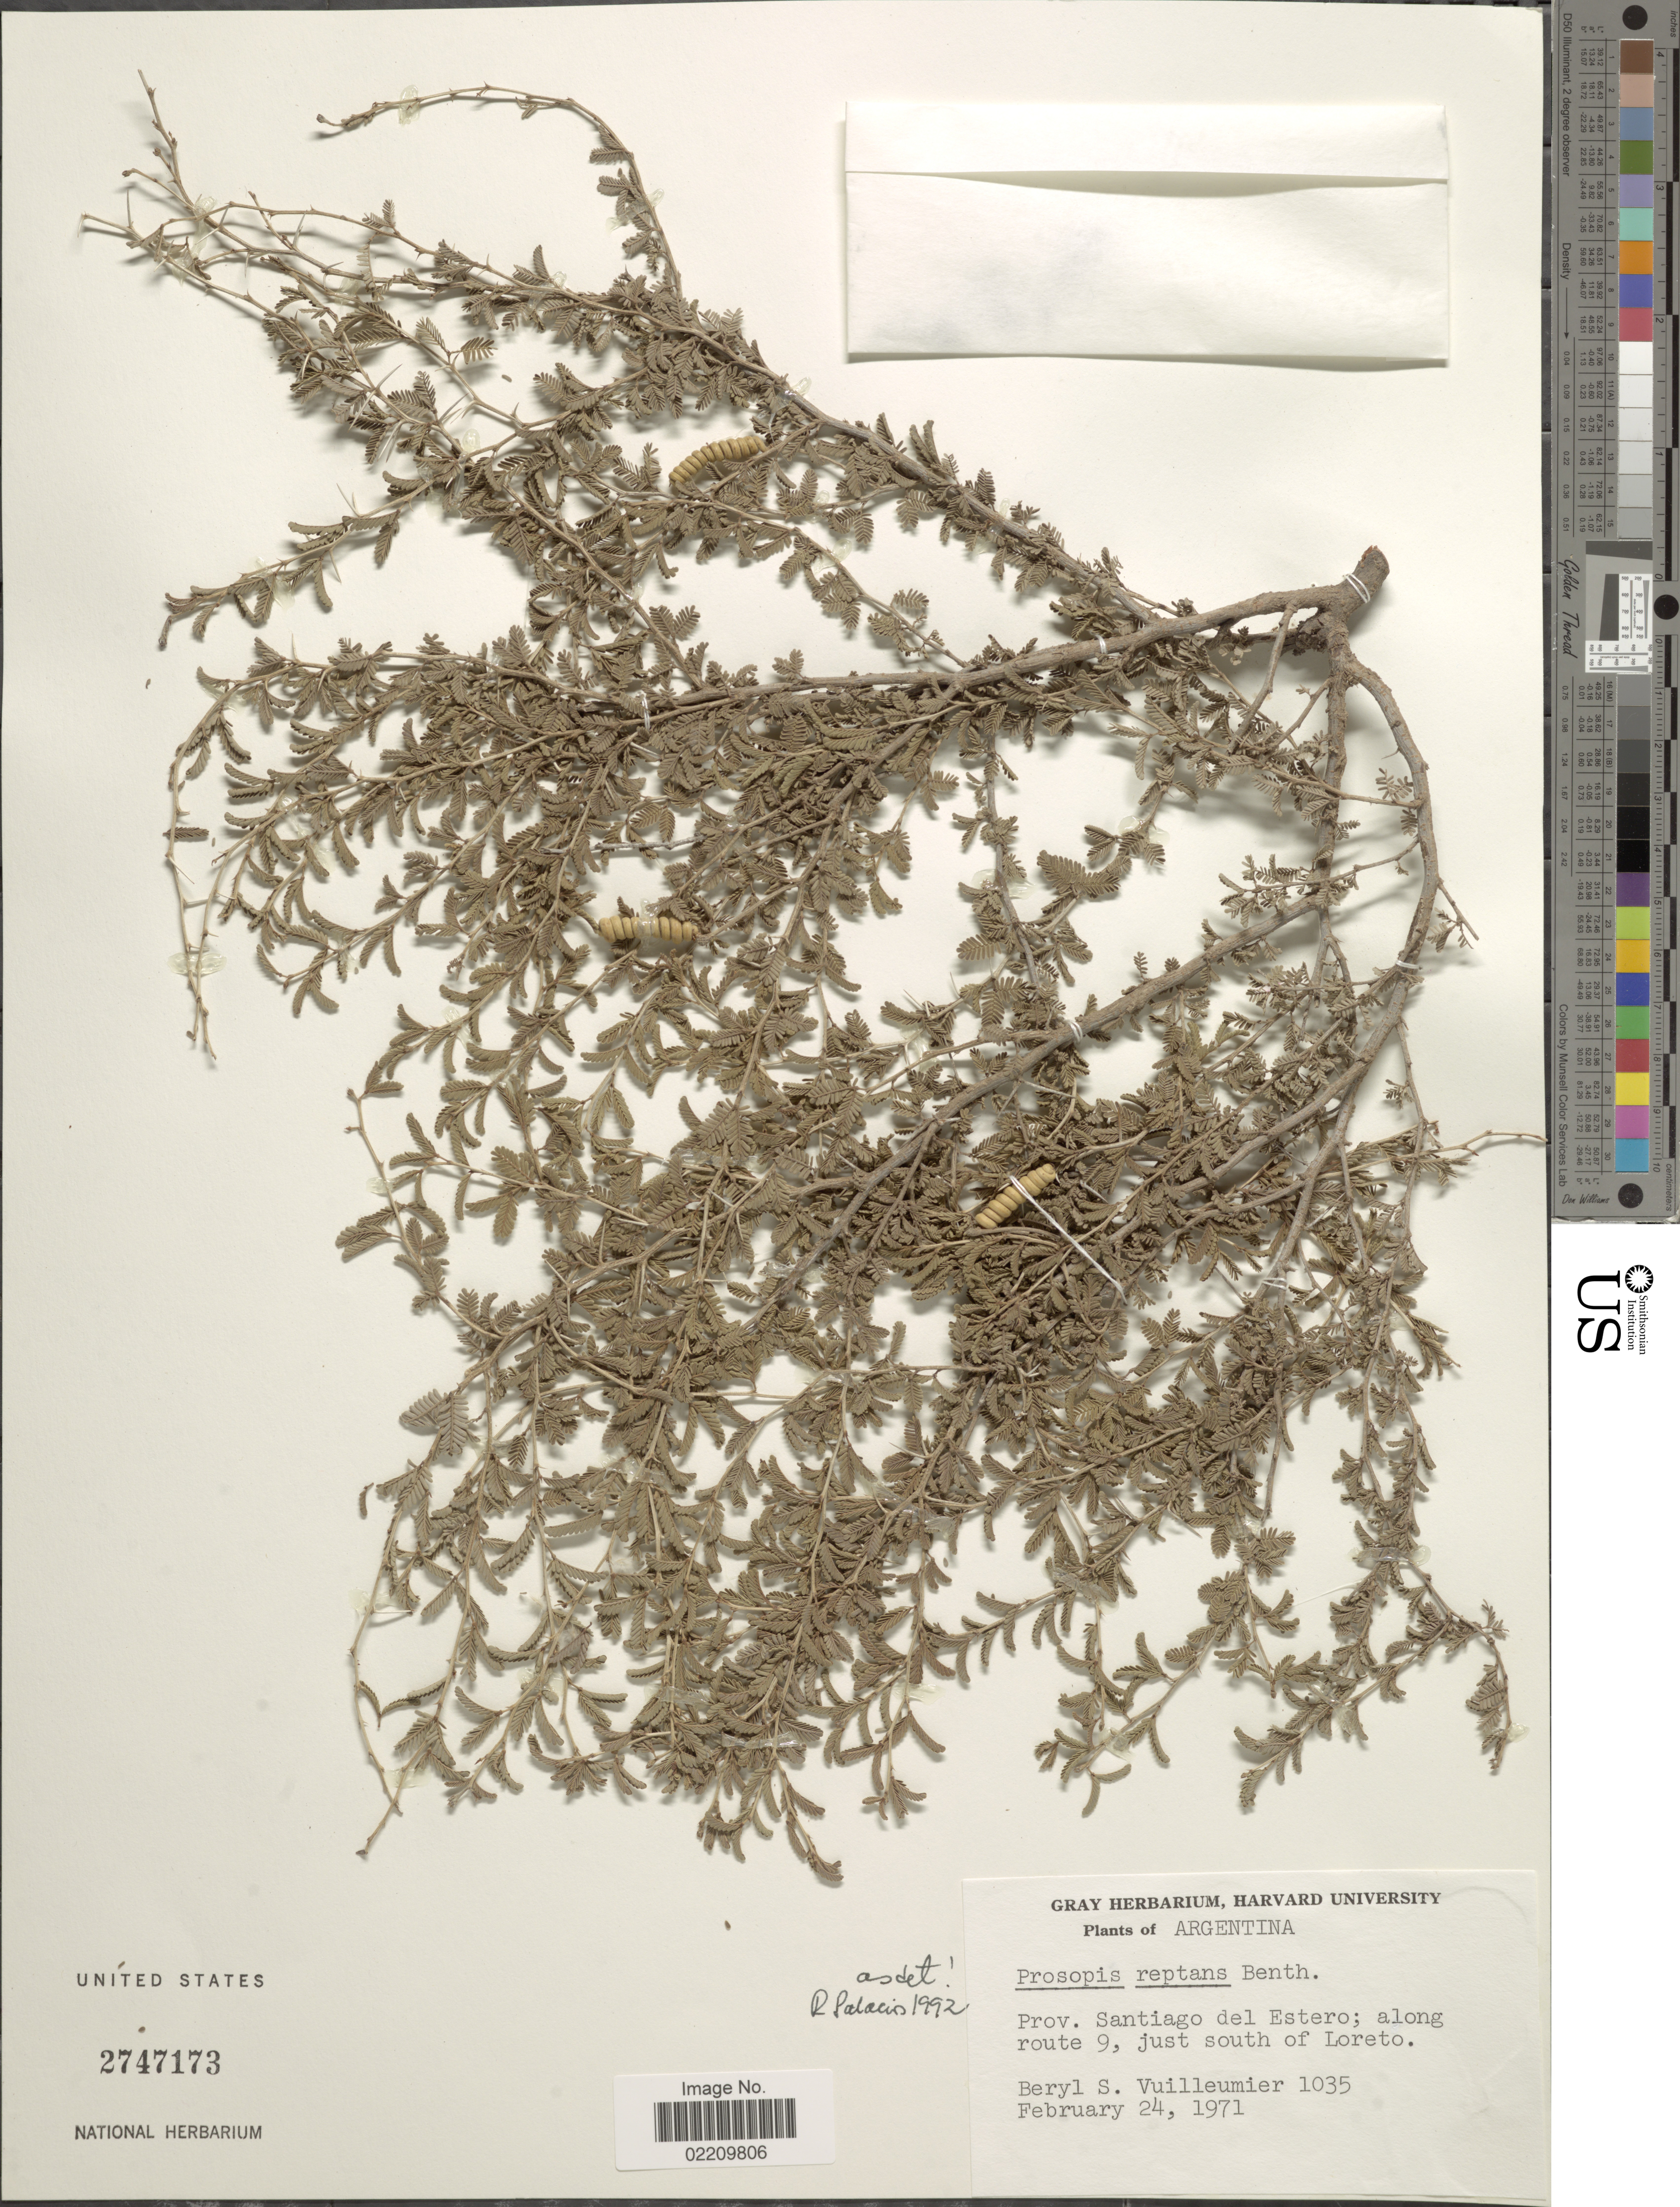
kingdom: Plantae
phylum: Tracheophyta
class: Magnoliopsida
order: Fabales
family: Fabaceae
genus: Strombocarpa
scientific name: Strombocarpa reptans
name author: (Benth.) A. Gray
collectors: B. Vuilleumier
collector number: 1035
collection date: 1971-02-24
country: Argentina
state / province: Santiago del Estero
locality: Prov. Santiago del Estero; along route 9, just south of Loreto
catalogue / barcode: US 2747173